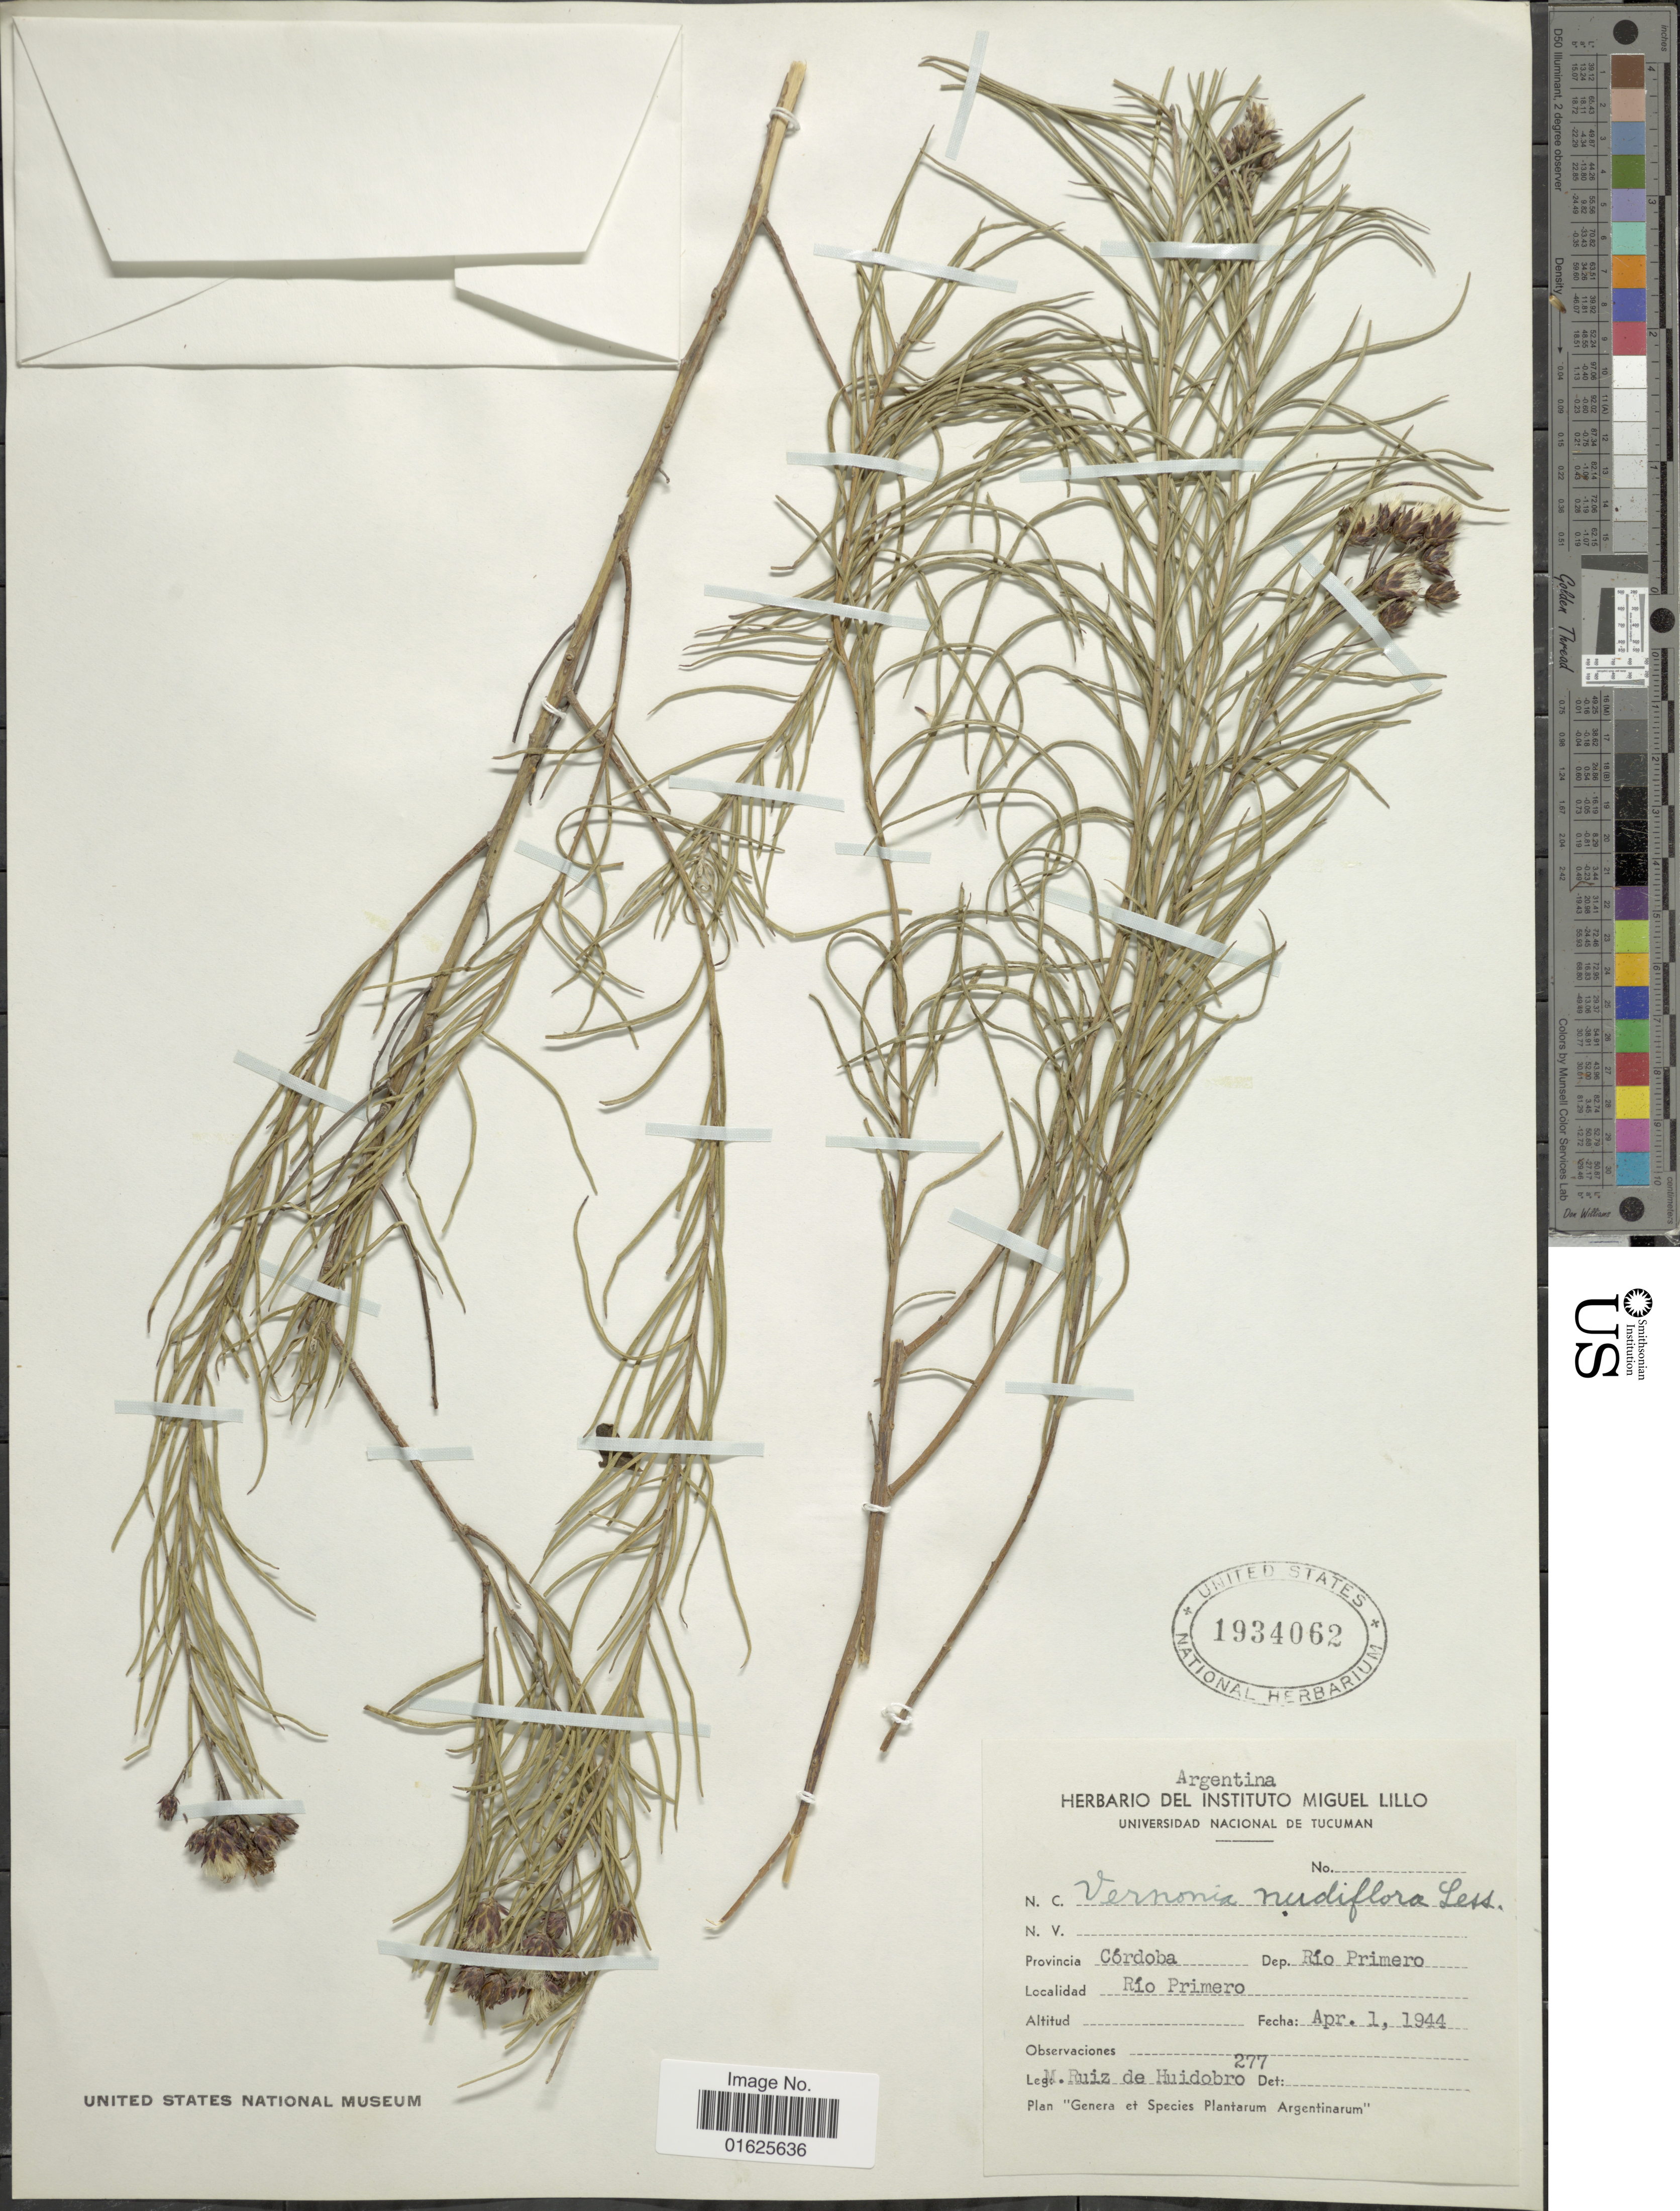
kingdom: Plantae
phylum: Tracheophyta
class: Magnoliopsida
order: Asterales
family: Asteraceae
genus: Vernonanthura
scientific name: Vernonanthura nudiflora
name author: (Less.) H. Rob.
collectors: J. M. Ruiz Huidobo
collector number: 277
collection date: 1944-04-01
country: Argentina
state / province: Cordoba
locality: Dep. Río Primero, Río Primero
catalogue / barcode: US 1934062